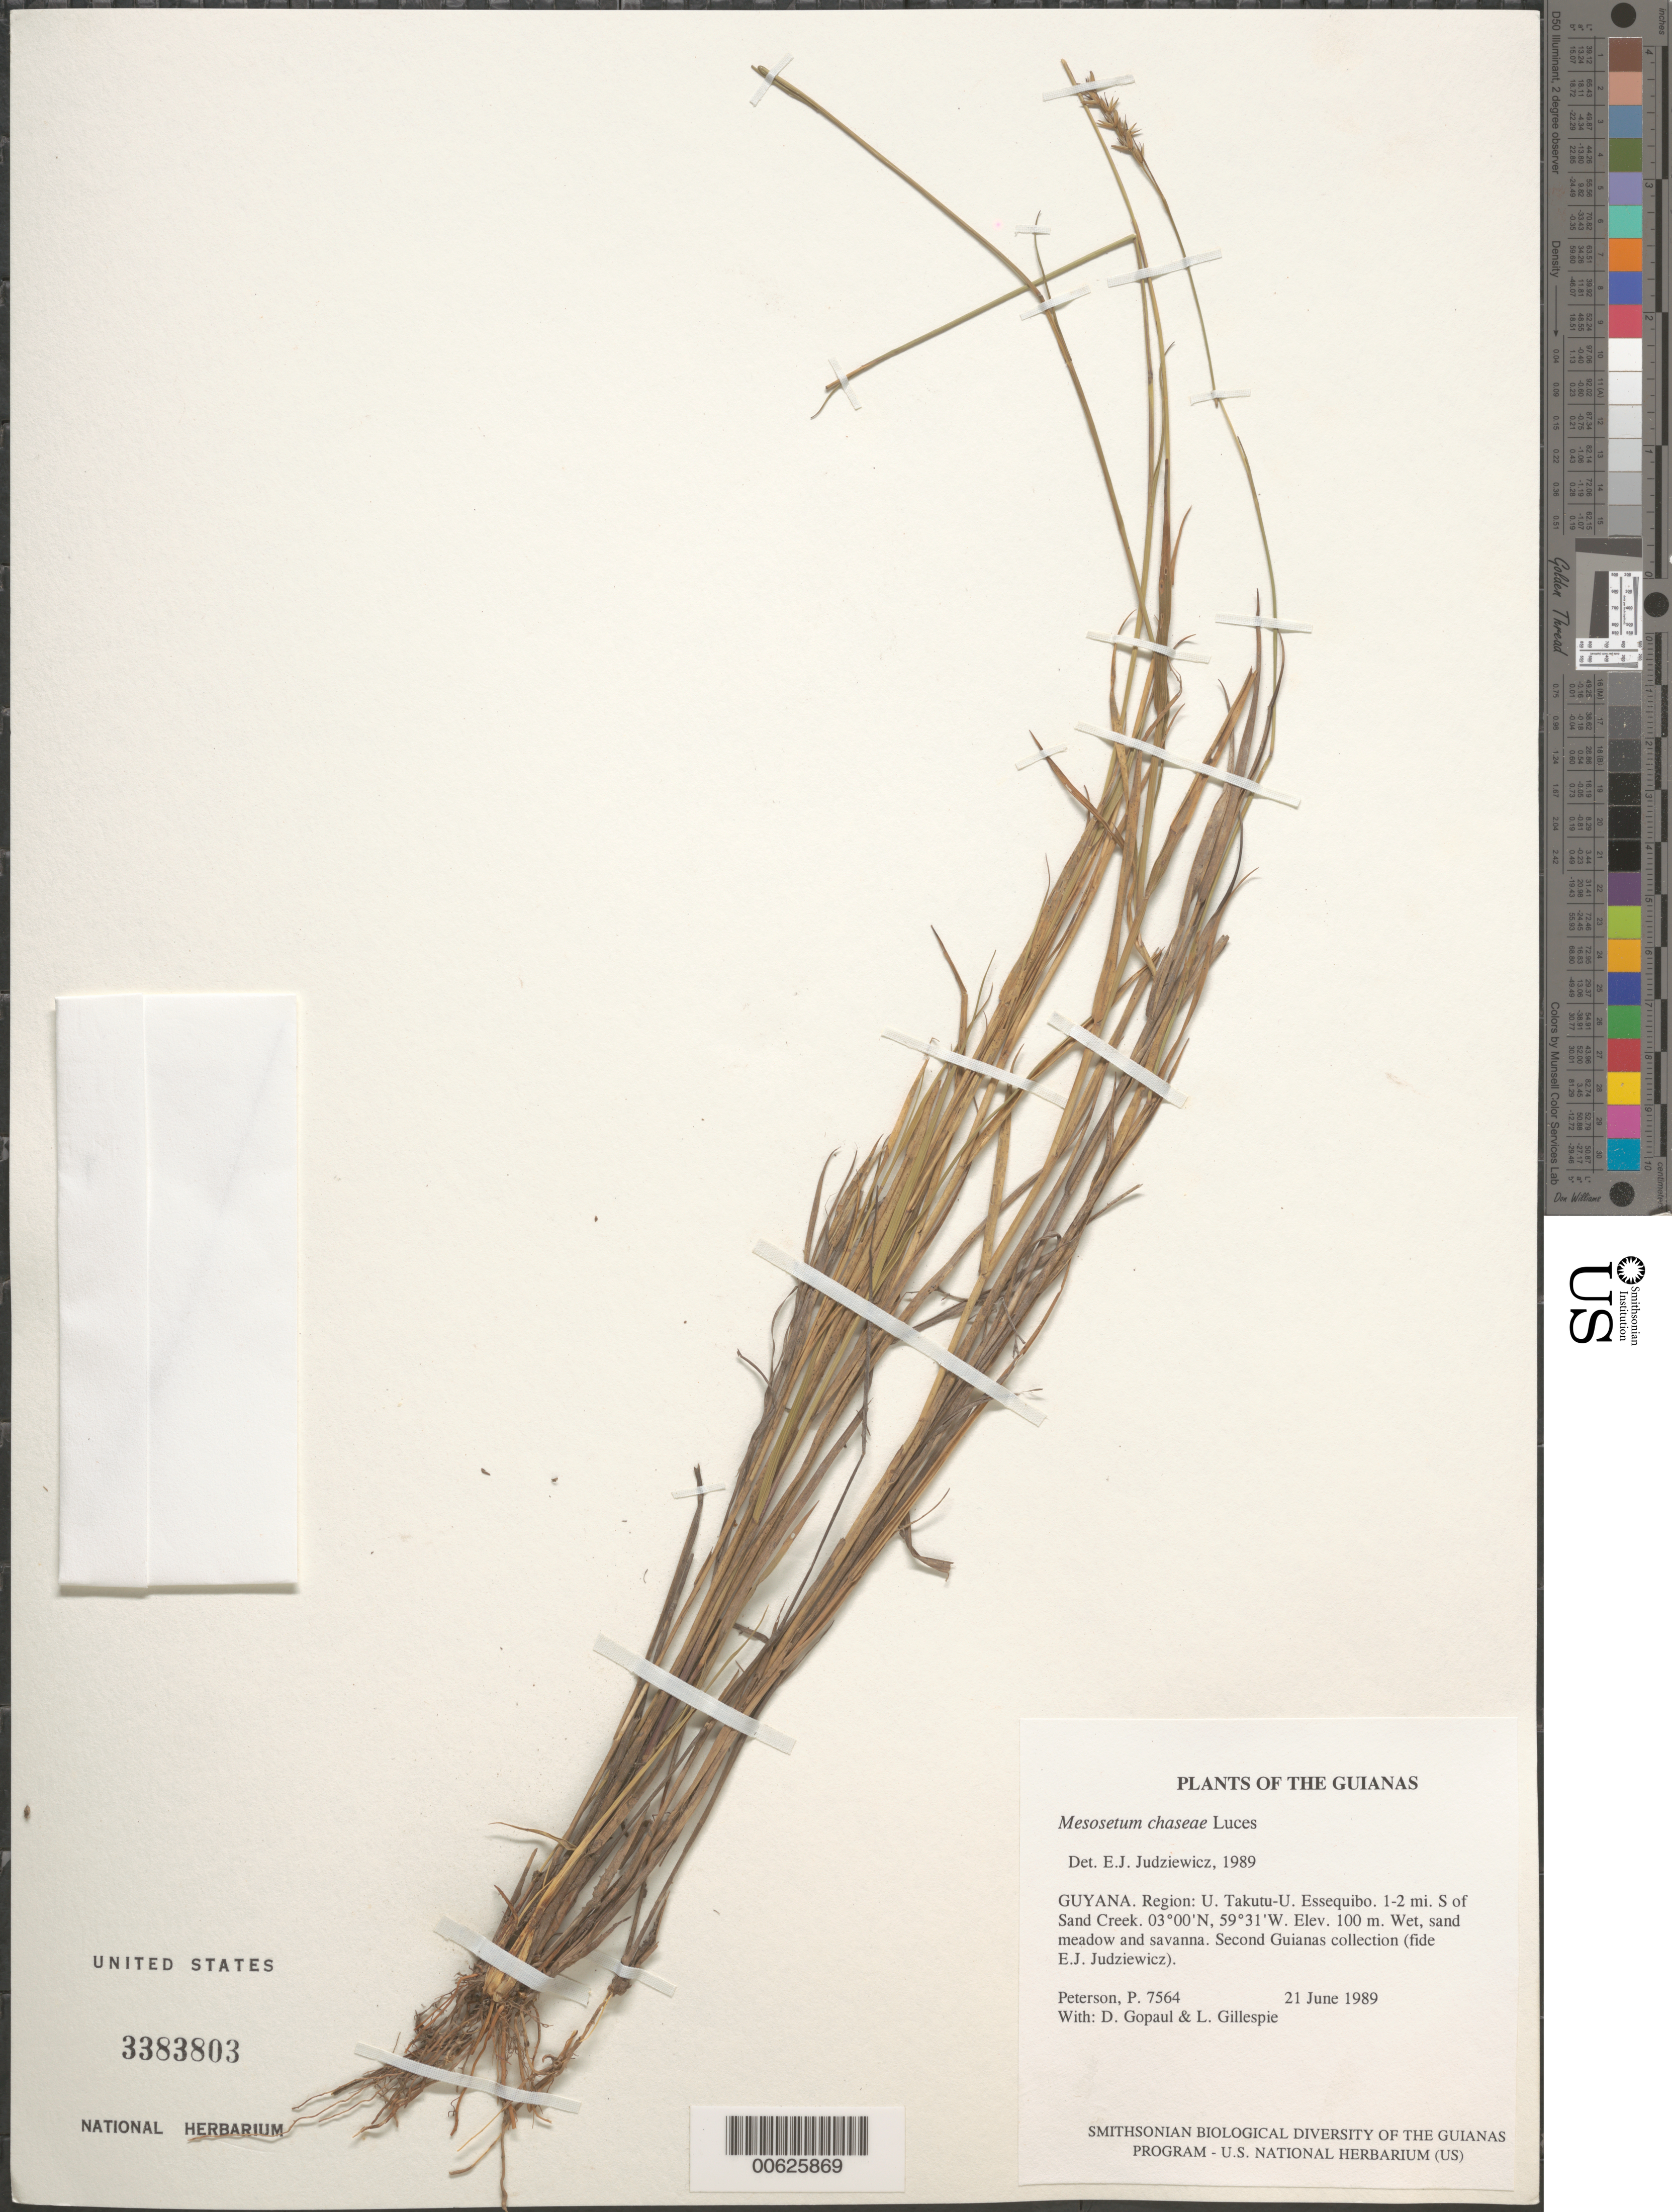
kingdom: Plantae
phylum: Tracheophyta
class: Liliopsida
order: Poales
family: Poaceae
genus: Mesosetum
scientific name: Mesosetum chaseae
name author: Luces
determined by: Judziewicz, E. J.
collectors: P. M. Peterson, D. Gopaul & L. J. Gillespie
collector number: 7564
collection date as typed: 21 June 1989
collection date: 1989-06-21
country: Guyana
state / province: U. Takutu-U. Essequibo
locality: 1-2 mi. S of Sand Creek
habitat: Wet, sand meadow and savanna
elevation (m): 100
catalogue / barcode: US 3383803